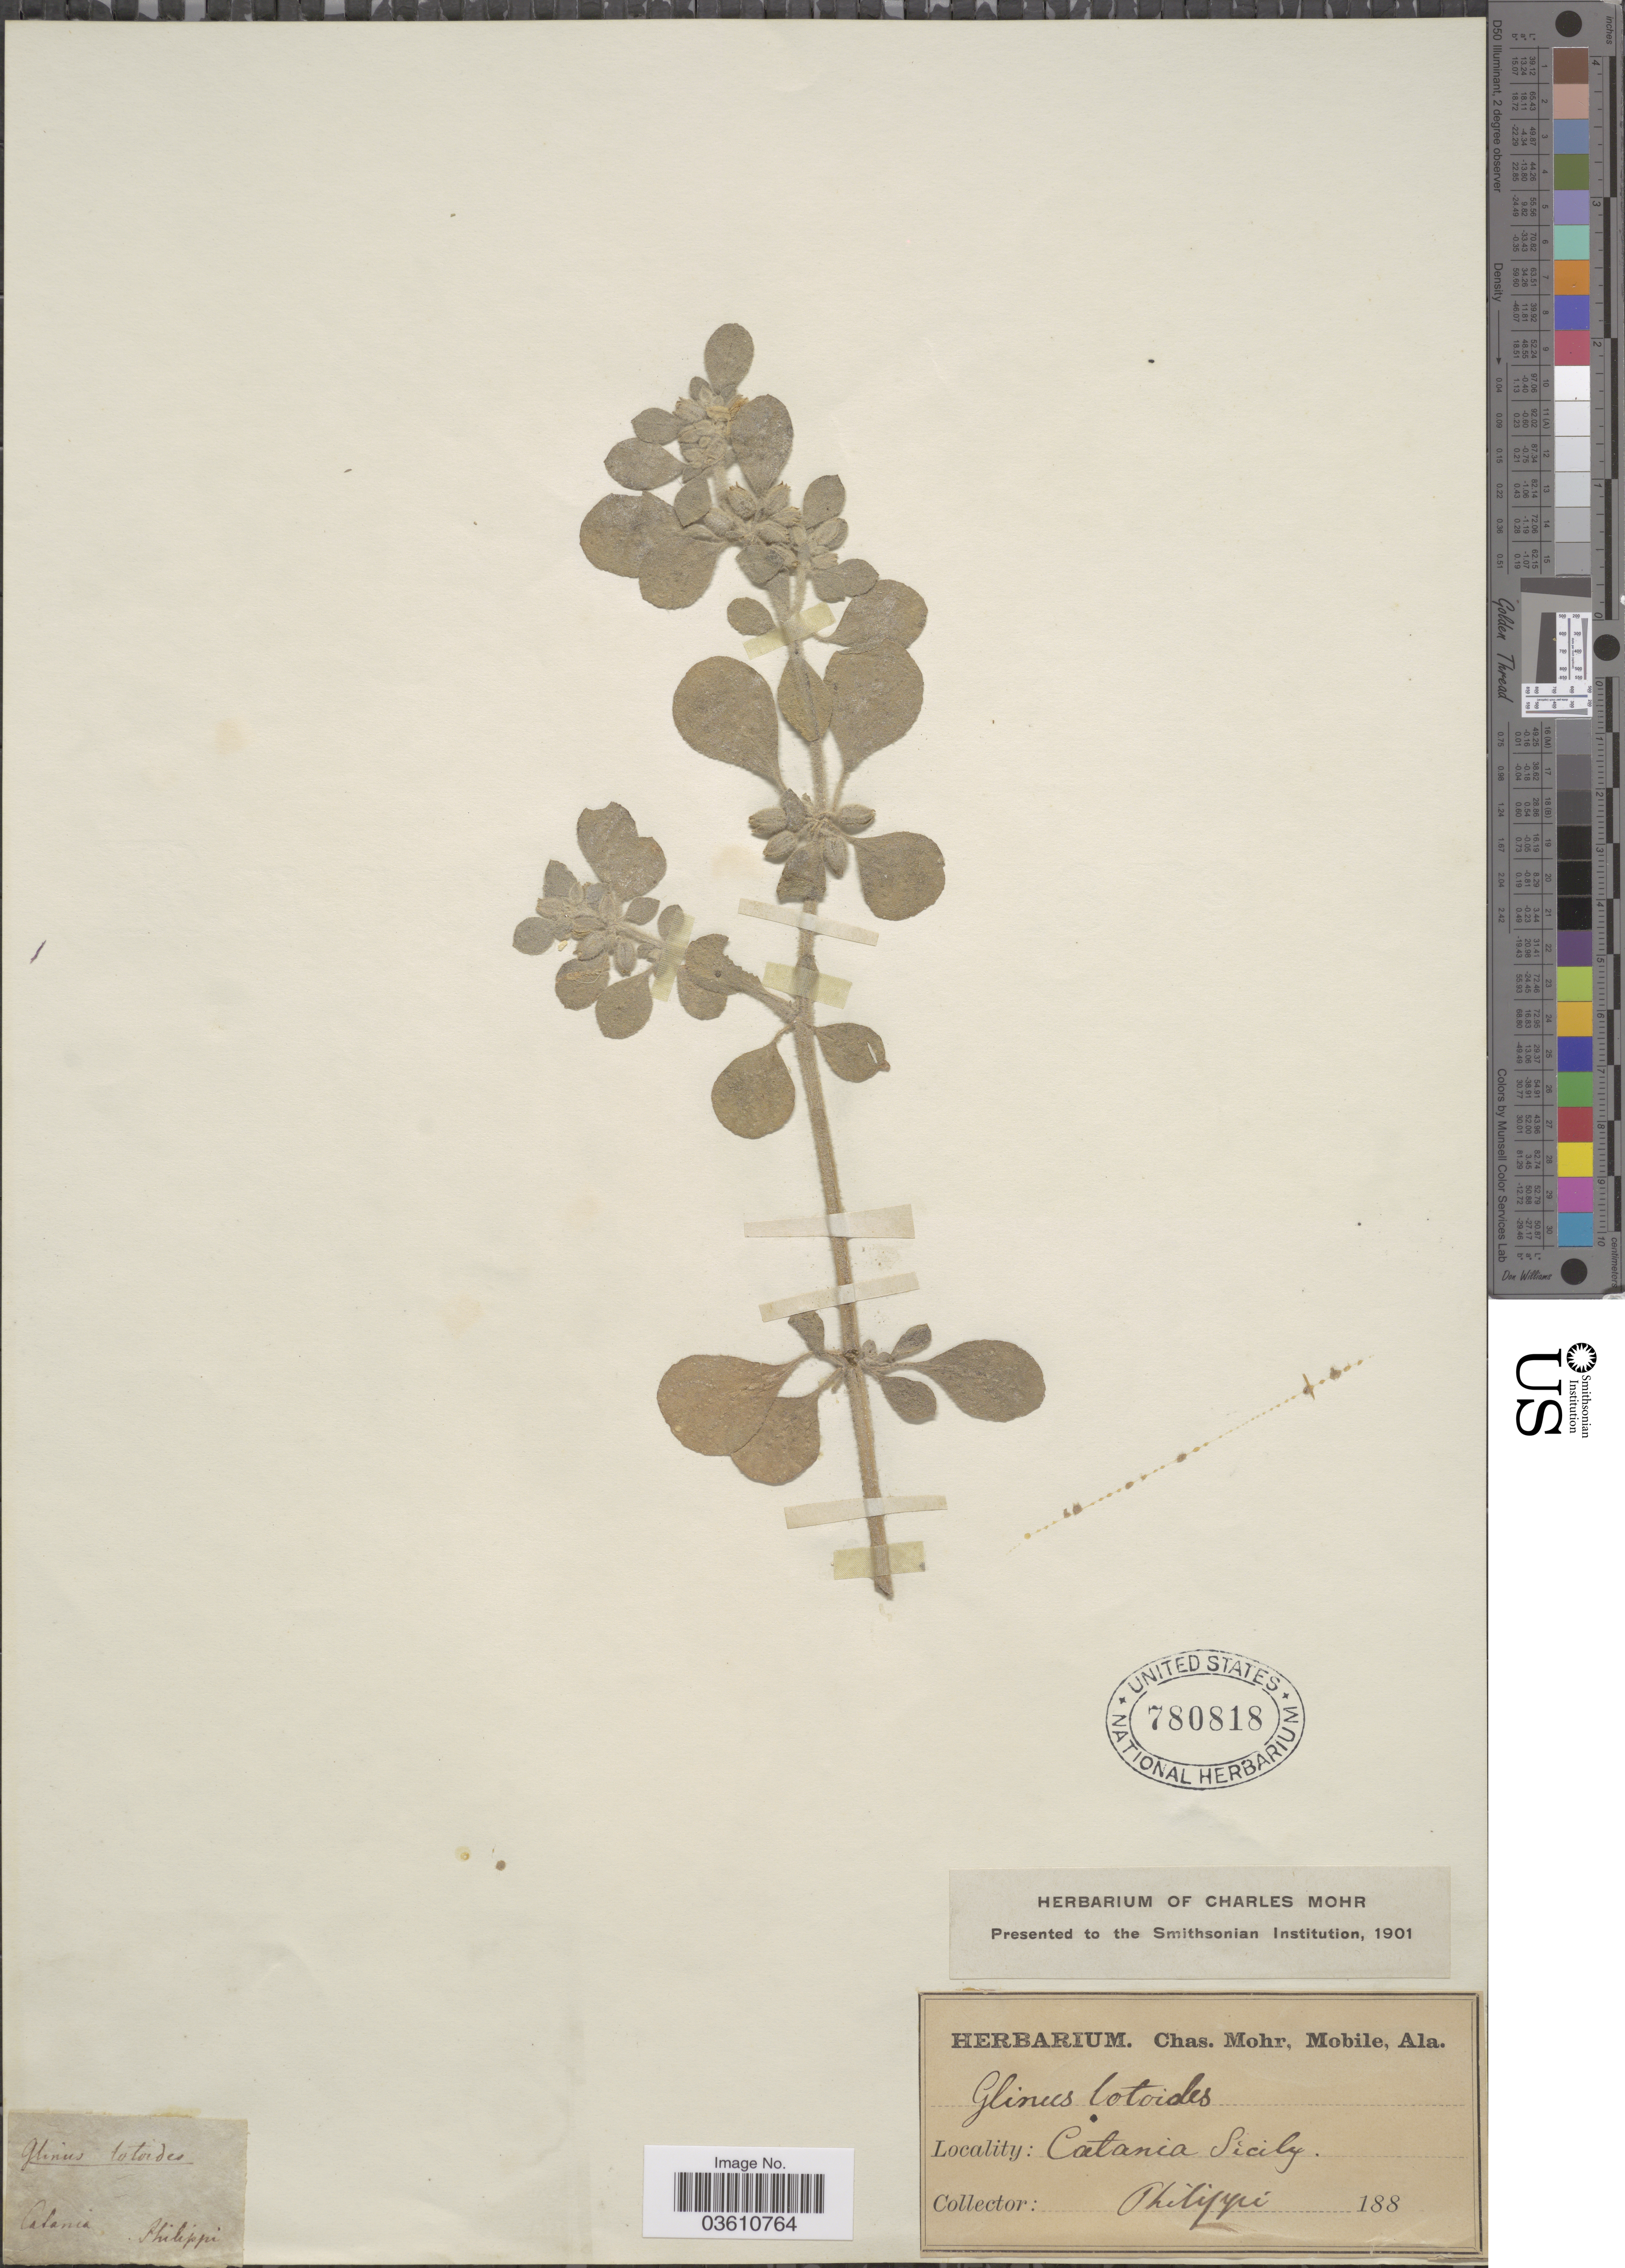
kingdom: Plantae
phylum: Tracheophyta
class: Magnoliopsida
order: Caryophyllales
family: Molluginaceae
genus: Glinus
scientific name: Glinus lotoides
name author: L.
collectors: -. Philippi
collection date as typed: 188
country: Italy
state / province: Siciliana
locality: Catania Sicily.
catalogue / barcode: US 780818